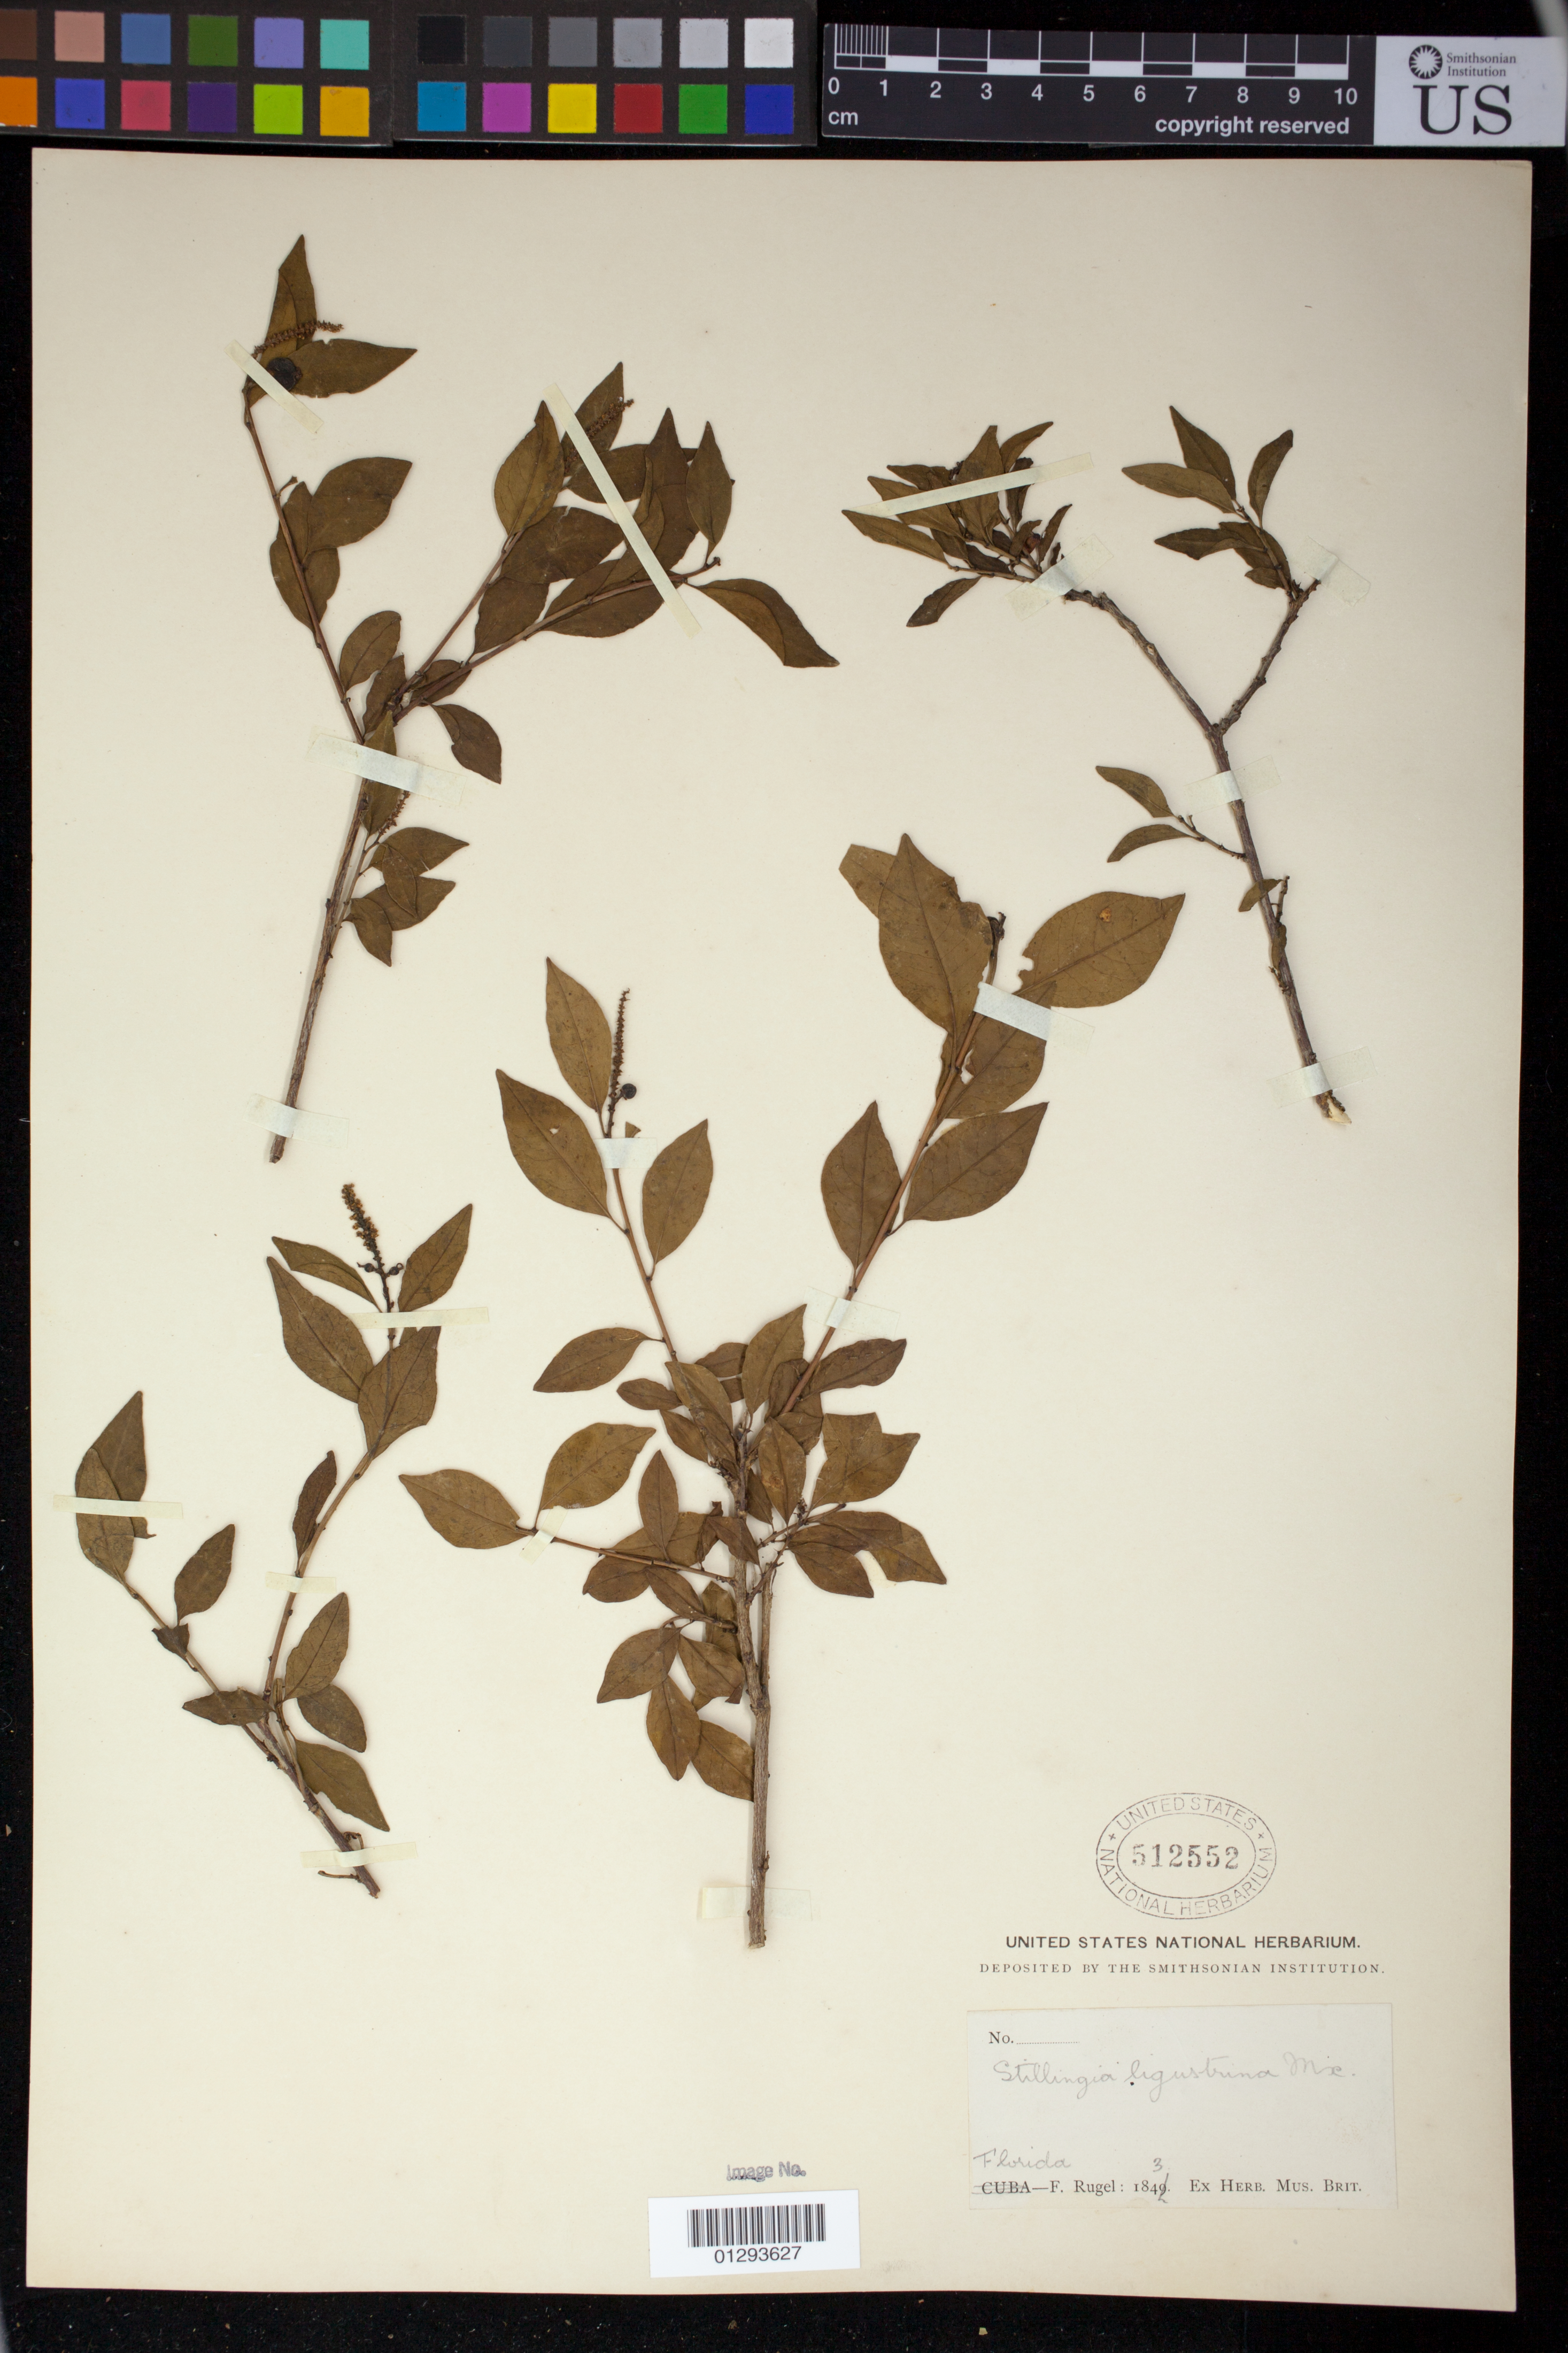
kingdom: Plantae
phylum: Tracheophyta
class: Magnoliopsida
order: Malpighiales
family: Euphorbiaceae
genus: Sebastiania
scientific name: Sebastiania fruticosa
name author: (Bartram) Fernald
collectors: F. Rugel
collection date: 1843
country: United States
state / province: Florida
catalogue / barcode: US 512552